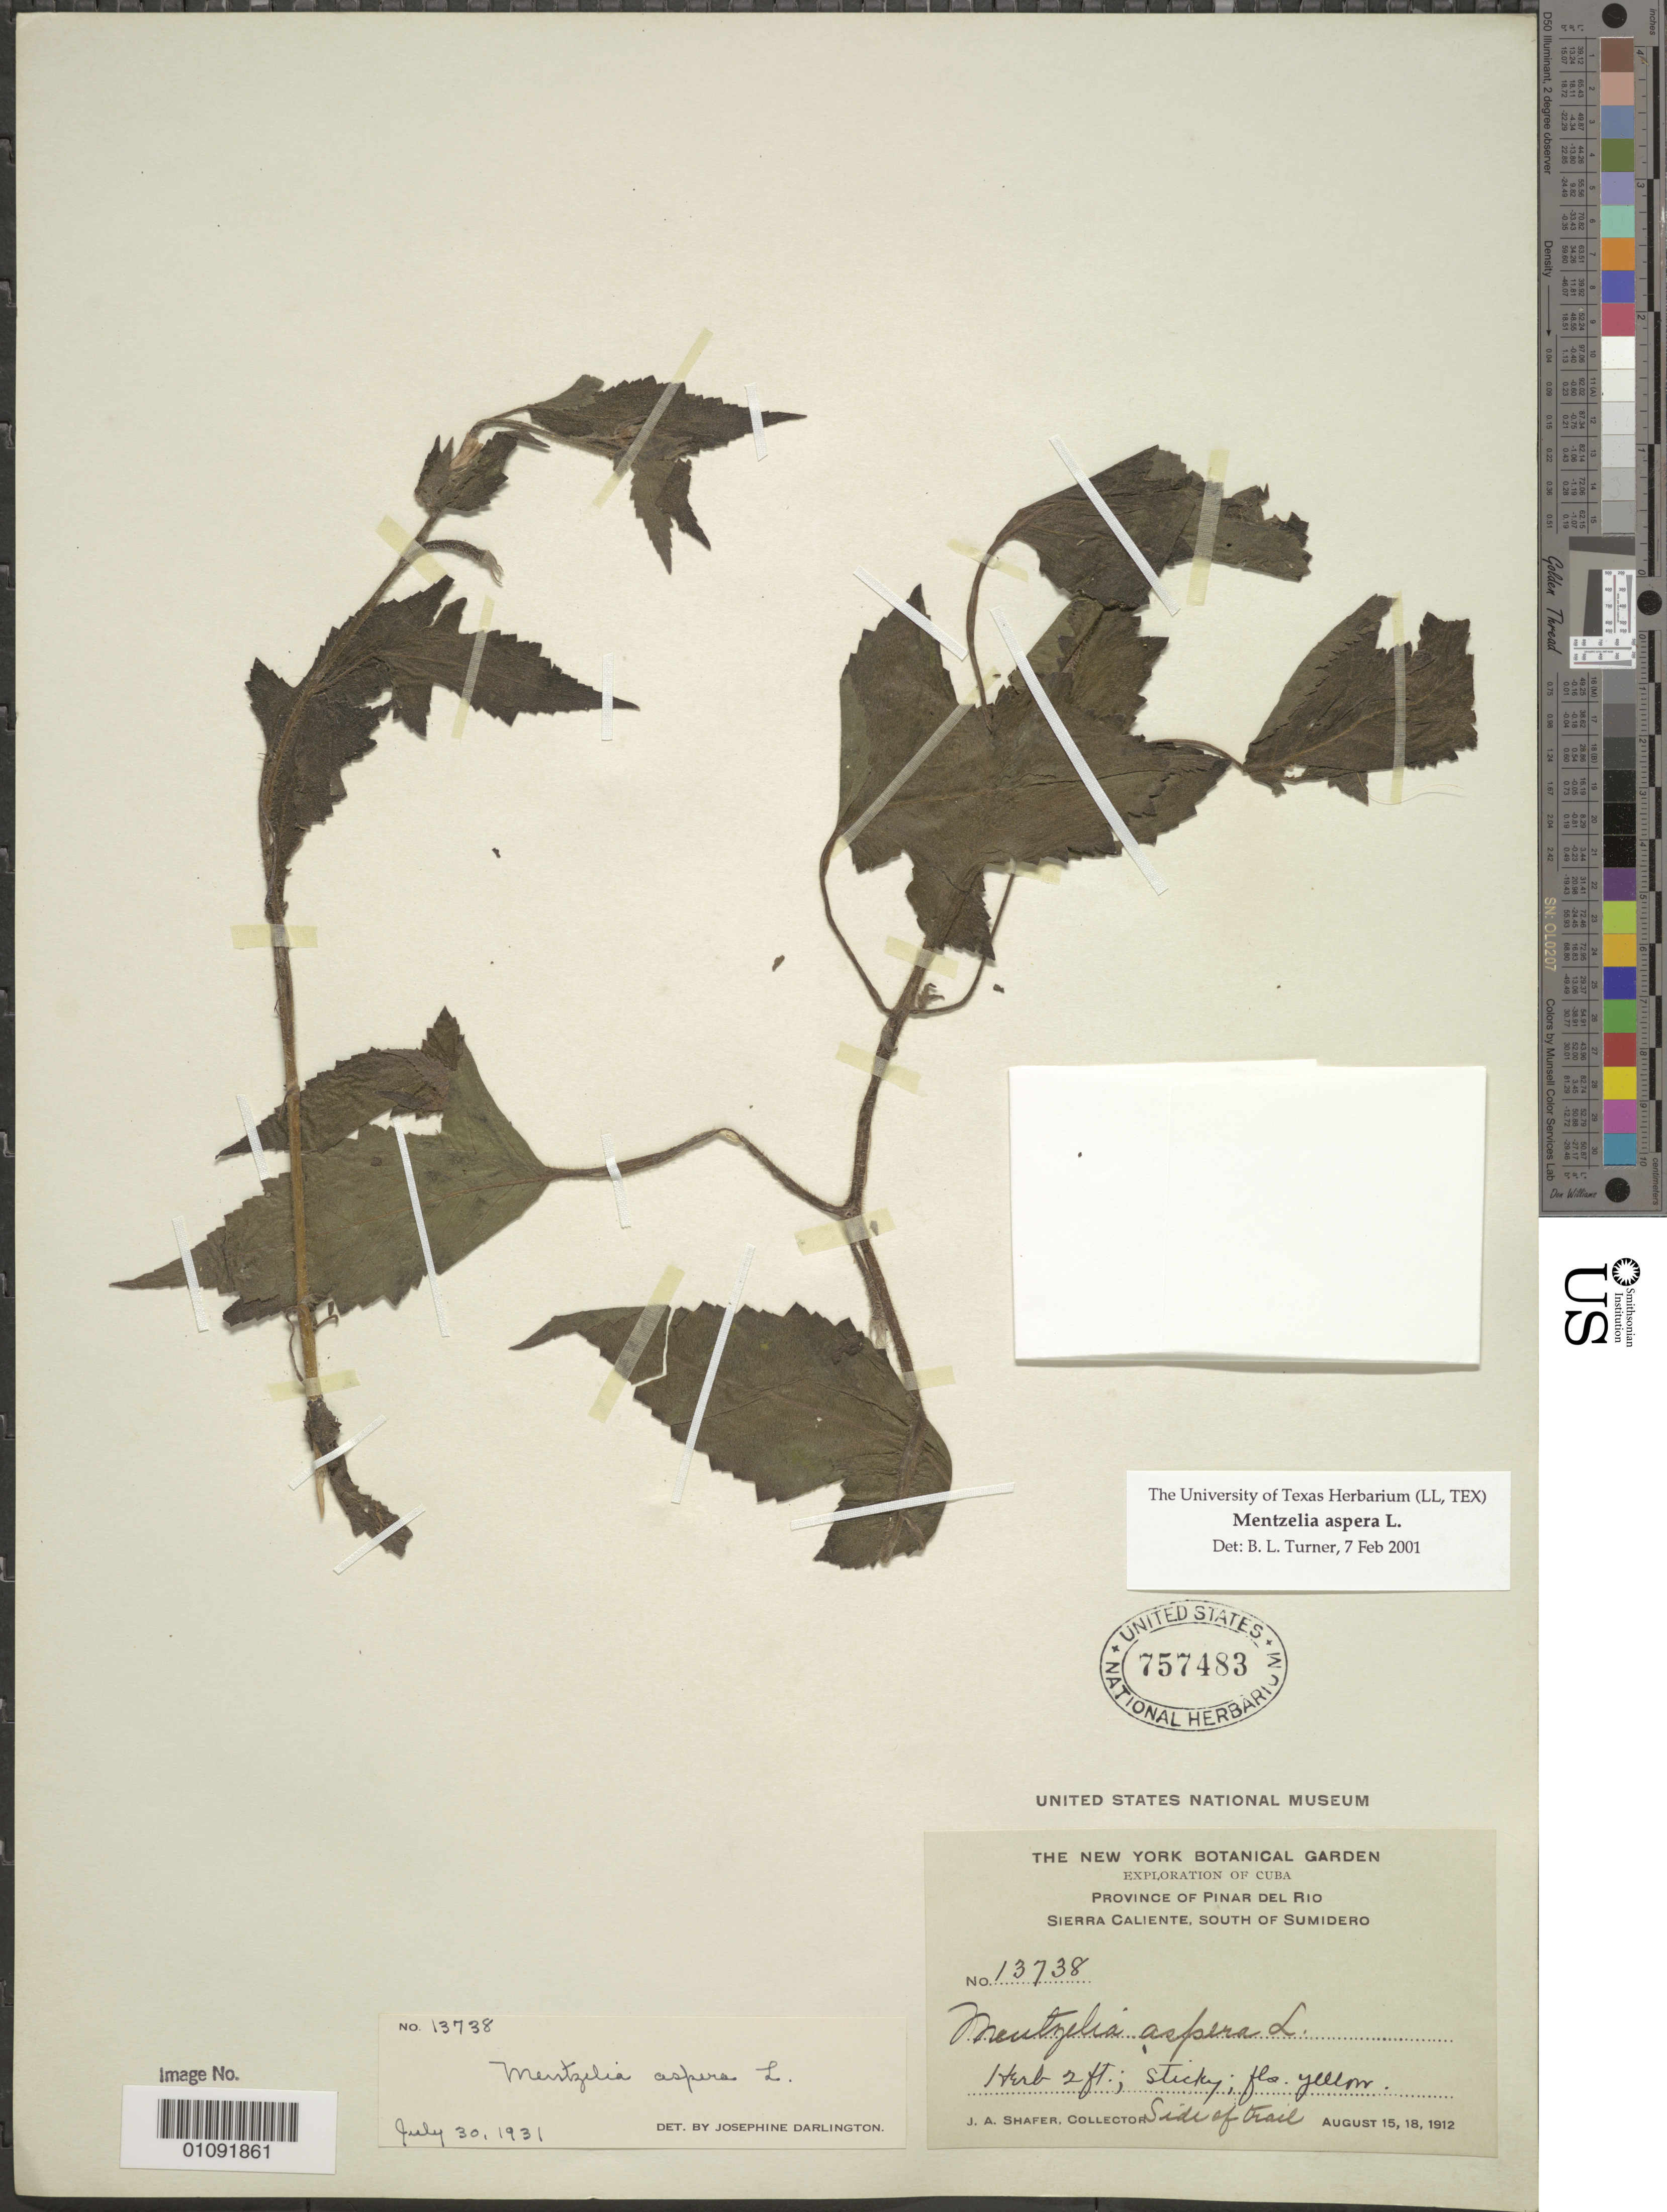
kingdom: Plantae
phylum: Tracheophyta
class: Magnoliopsida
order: Cornales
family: Loasaceae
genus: Mentzelia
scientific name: Mentzelia aspera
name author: L.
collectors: J. A. Shafer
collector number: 13738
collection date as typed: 15 Aug 1912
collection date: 1912-08-15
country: Cuba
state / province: Pinar del Rio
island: Cuba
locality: Pinar del Rio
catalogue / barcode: US 757483